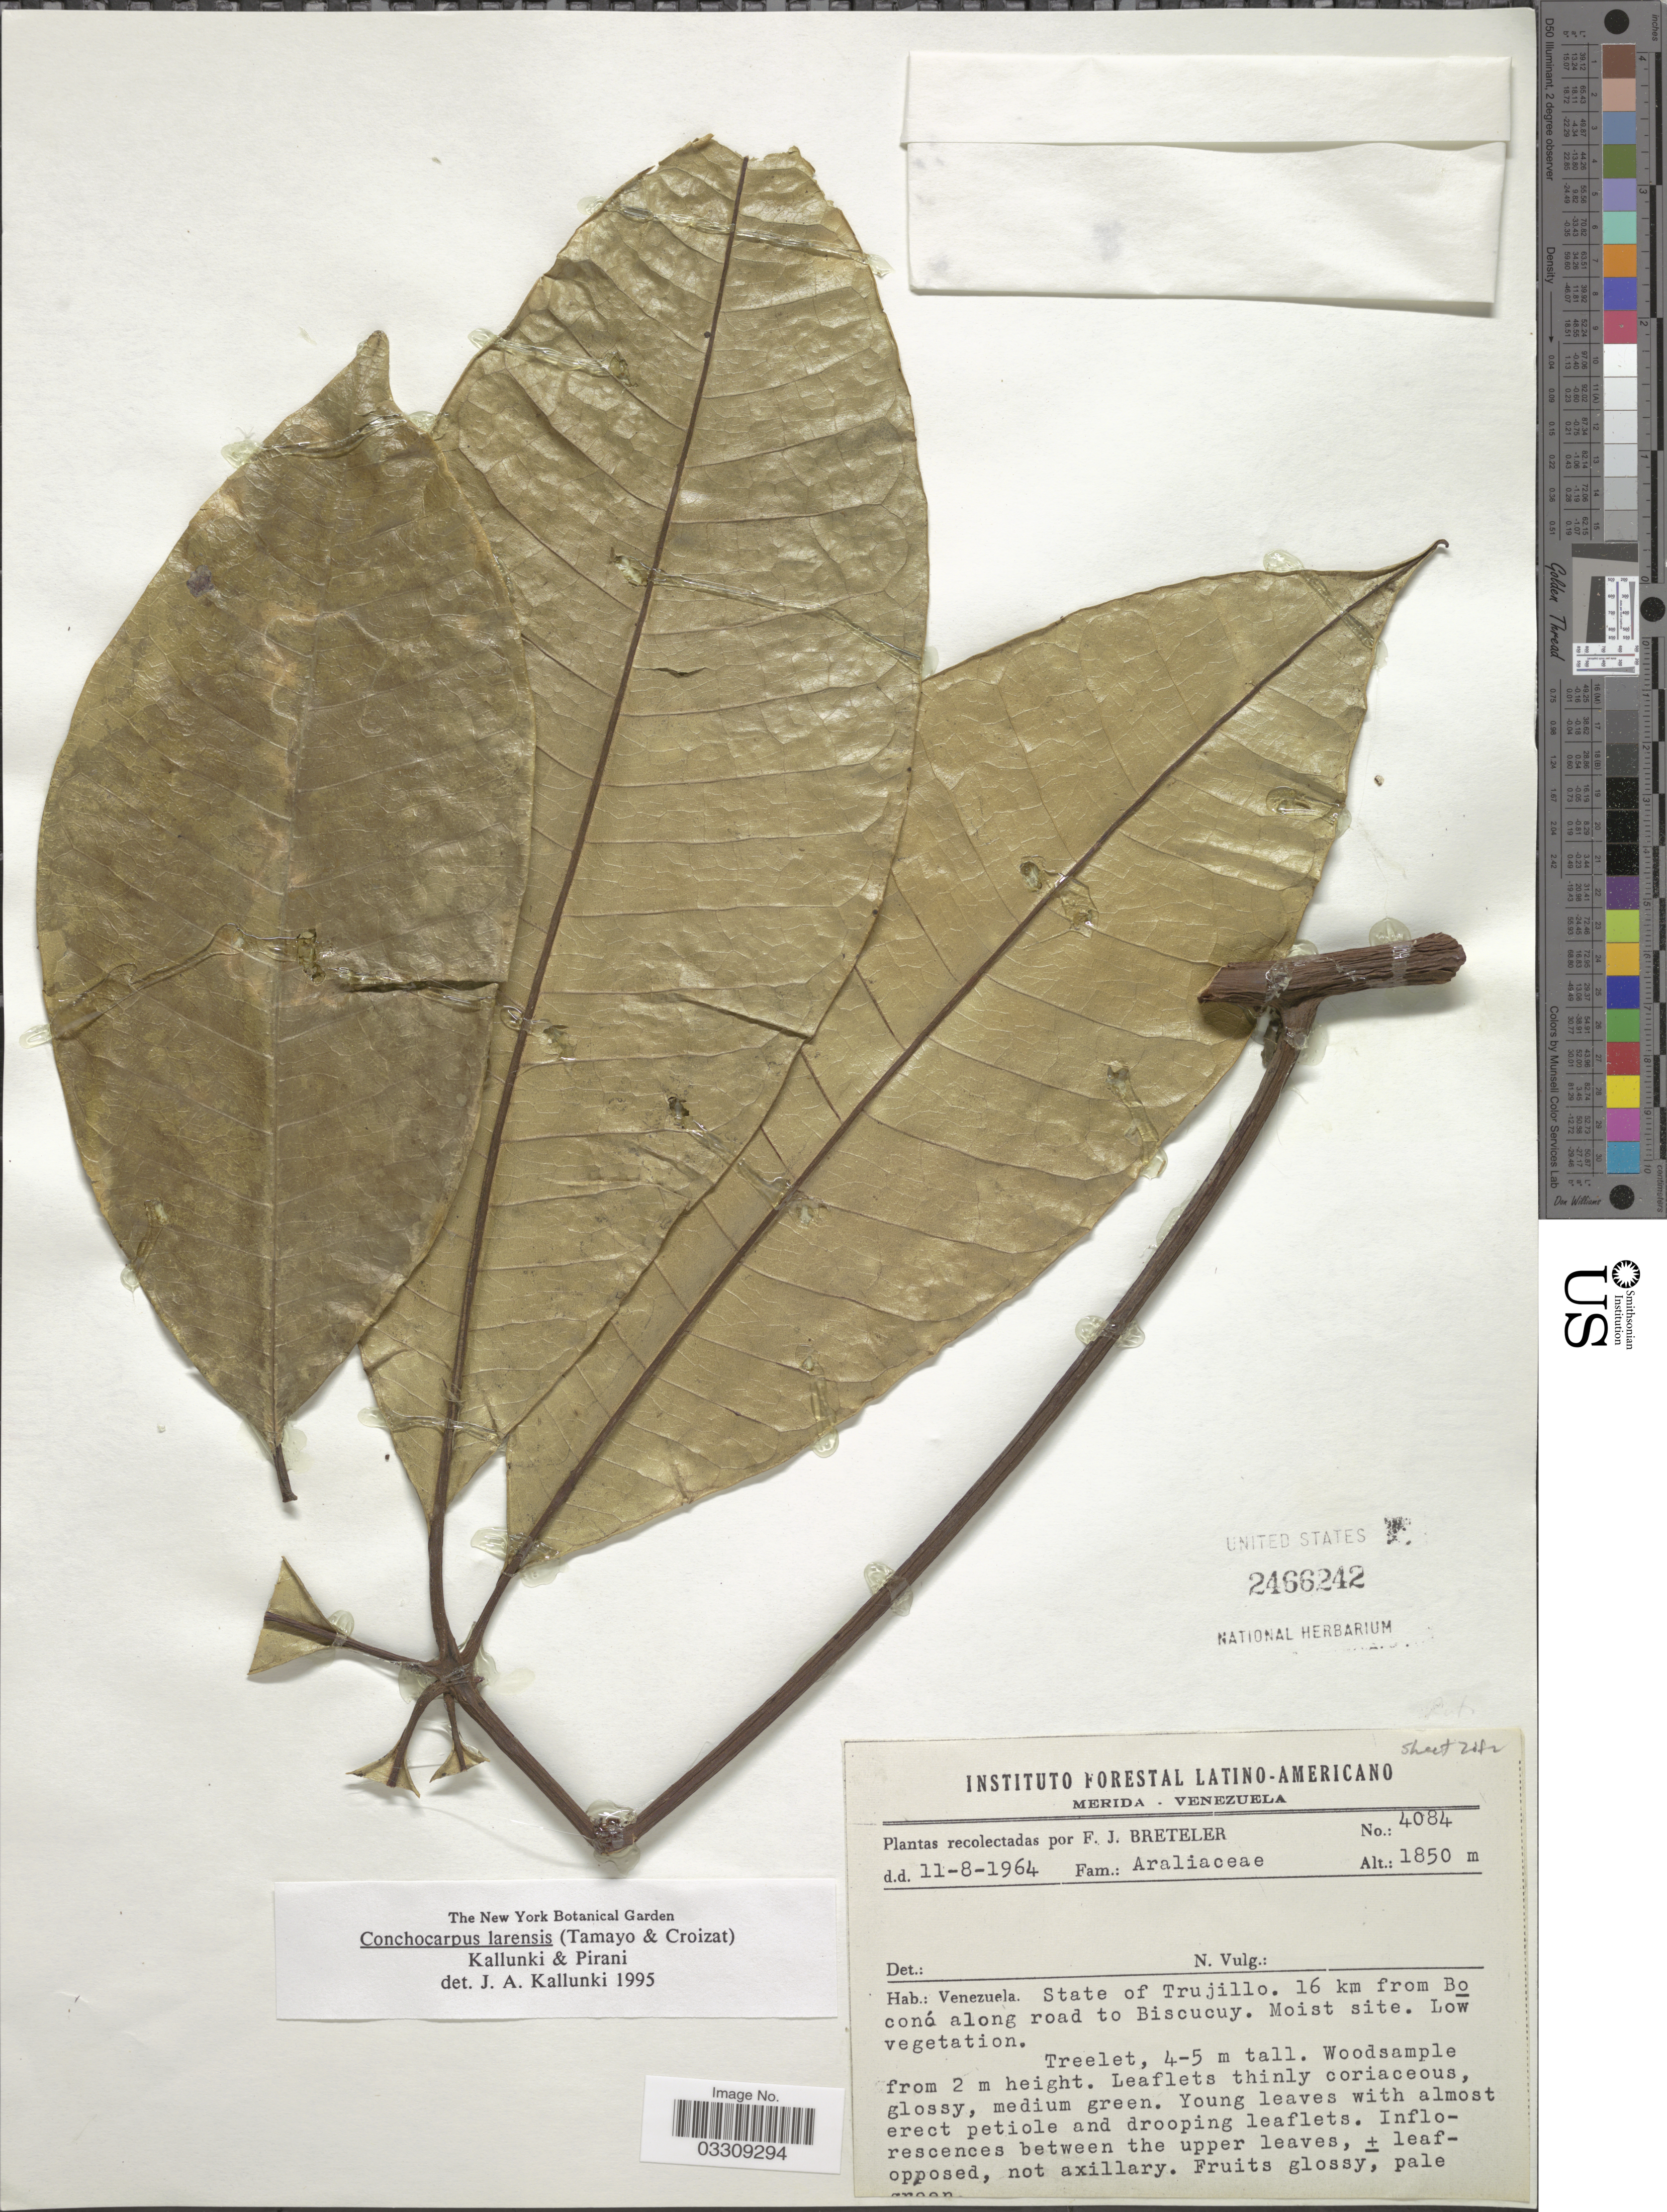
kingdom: Plantae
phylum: Tracheophyta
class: Magnoliopsida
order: Sapindales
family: Rutaceae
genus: Conchocarpus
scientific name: Conchocarpus larensis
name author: (Tamayo & Croizat) Kallunki & Pirani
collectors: F. J. Breteler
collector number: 4084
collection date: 1964-08-11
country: Venezuela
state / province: Trujillo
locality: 16 km from Boconó along road to Biscucuy.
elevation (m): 1850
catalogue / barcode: US 2466242